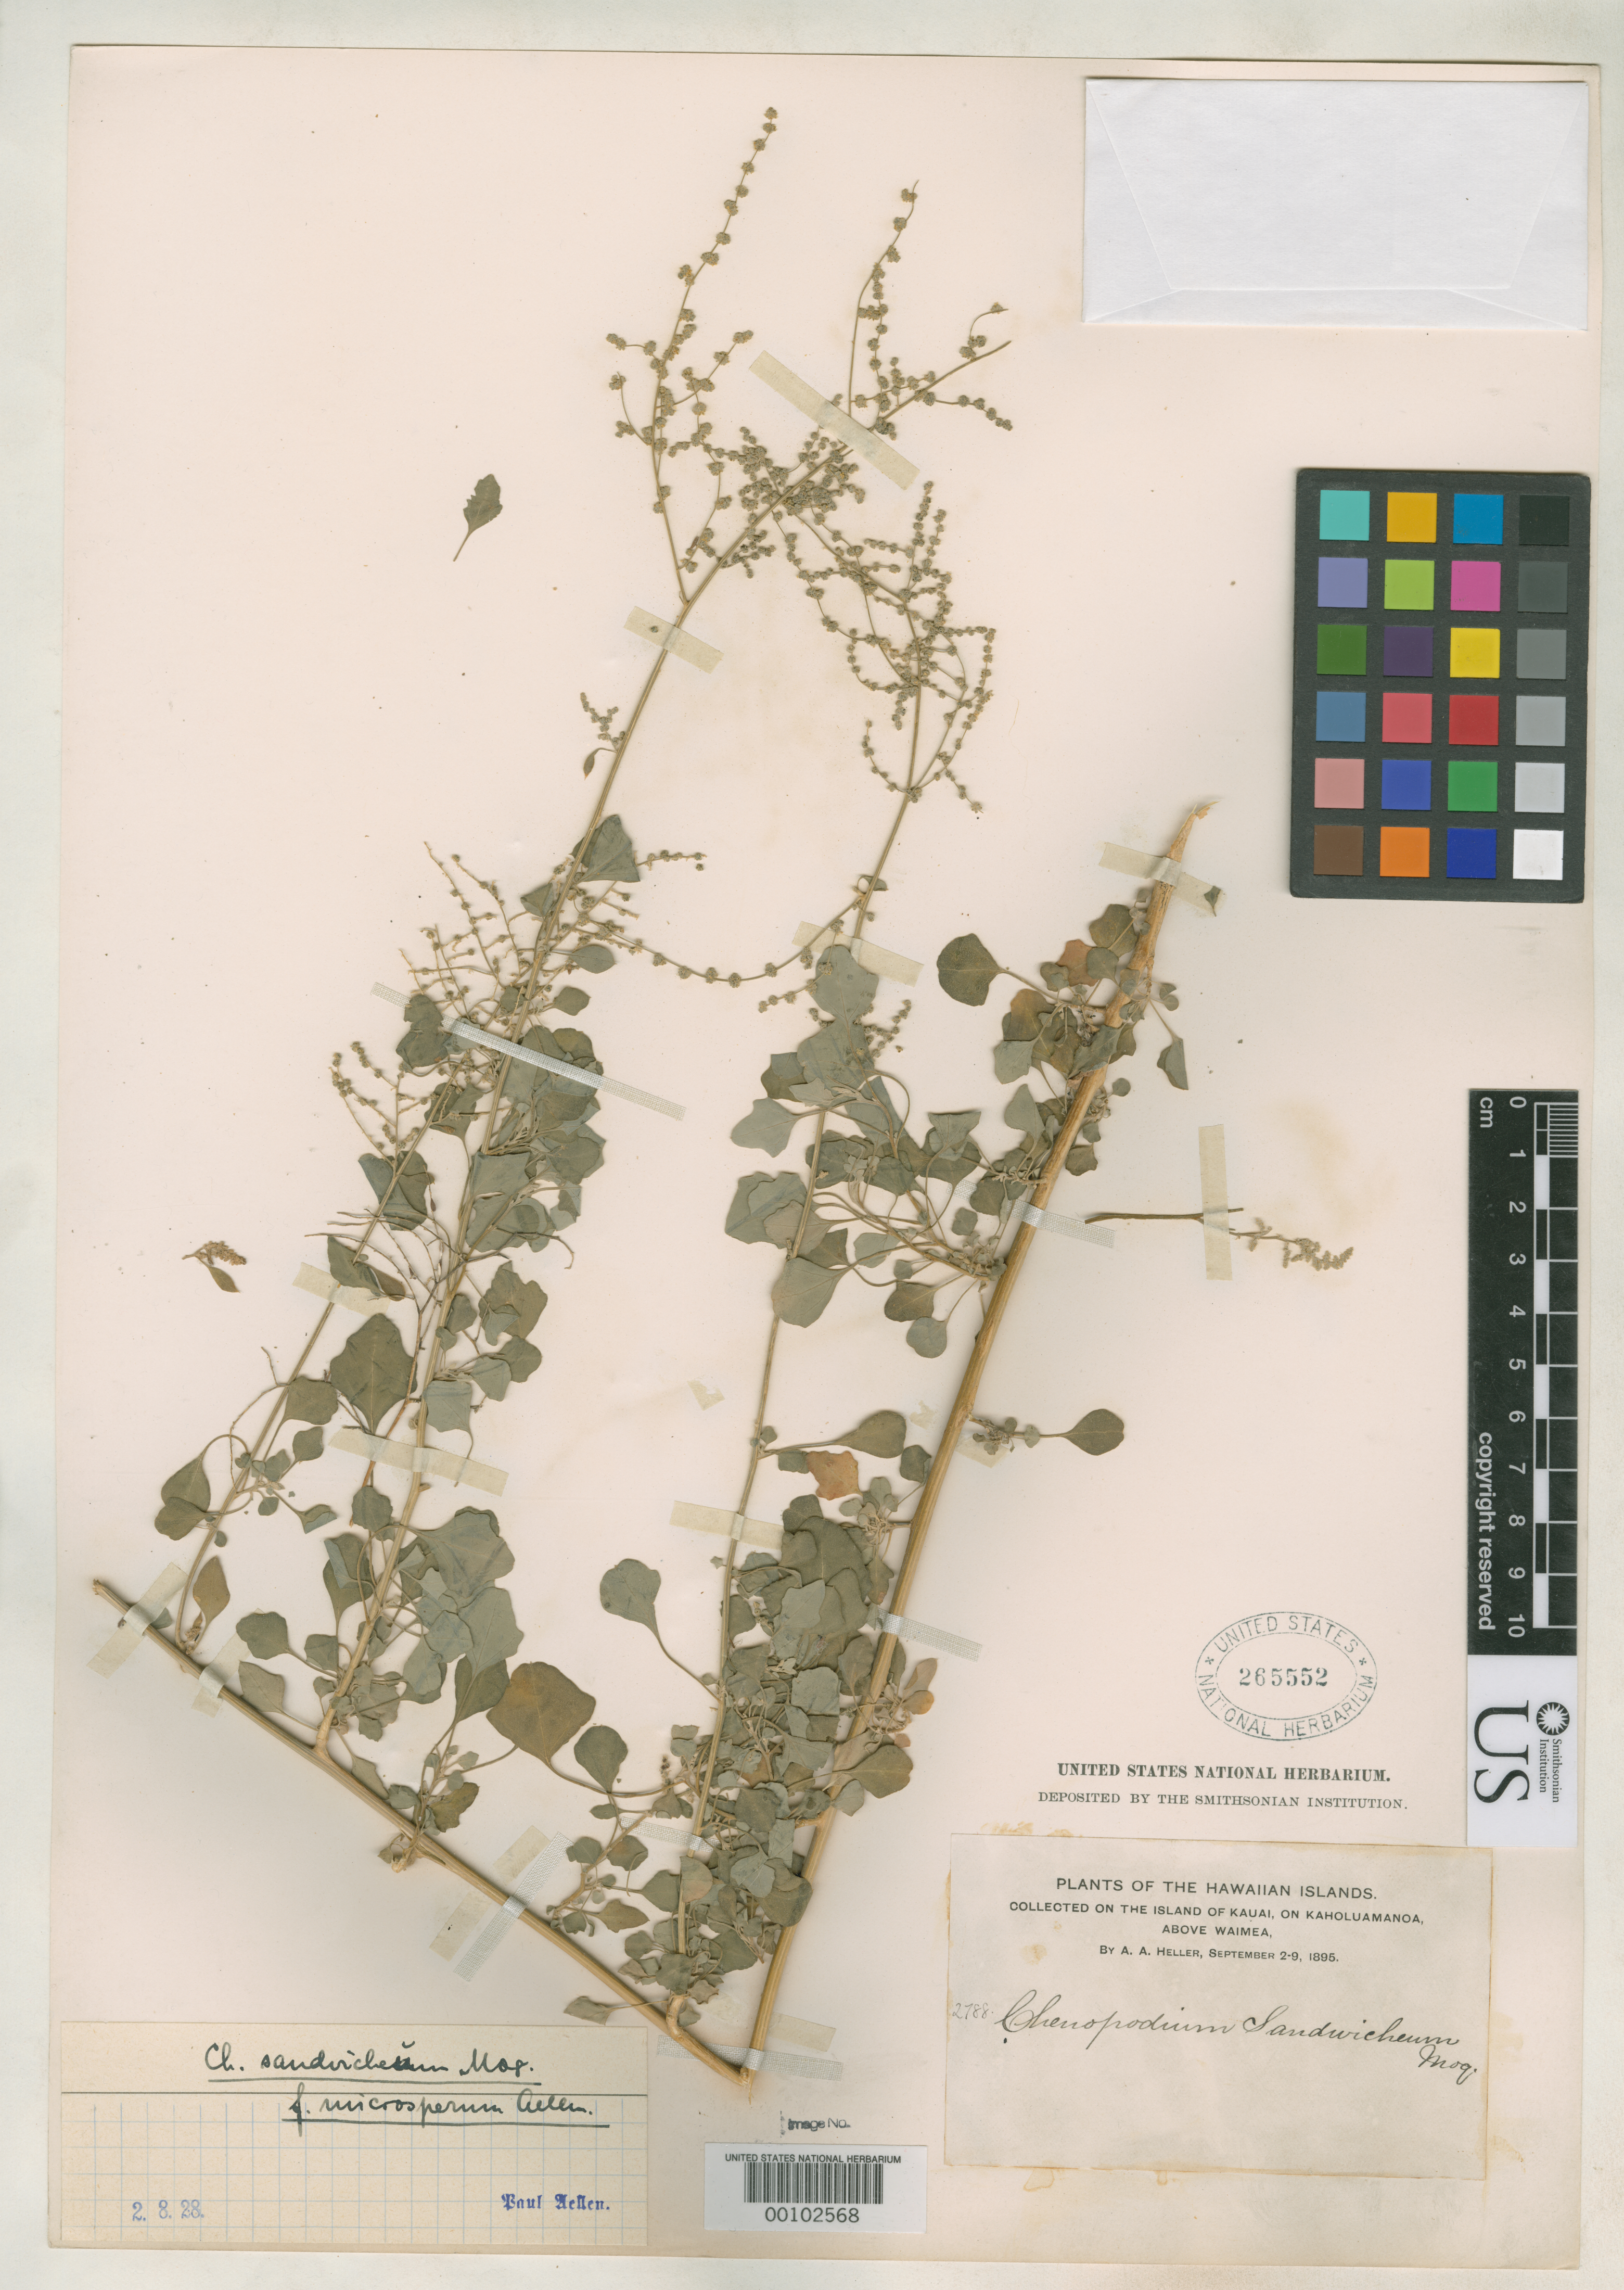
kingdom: Plantae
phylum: Tracheophyta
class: Magnoliopsida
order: Caryophyllales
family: Amaranthaceae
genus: Chenopodium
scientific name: Chenopodium sandwicheum f. microspermum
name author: Aellen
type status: Syntype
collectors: A. A. Heller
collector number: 2788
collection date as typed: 02 Sep 1895 to 09 Sep 1895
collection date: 1895-09-02/1895-09-09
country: United States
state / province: Hawaii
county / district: Kauai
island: Kaua'i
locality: Kaholuamanoa [= Kaholuamano?], about Waimea.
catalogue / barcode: US 265552